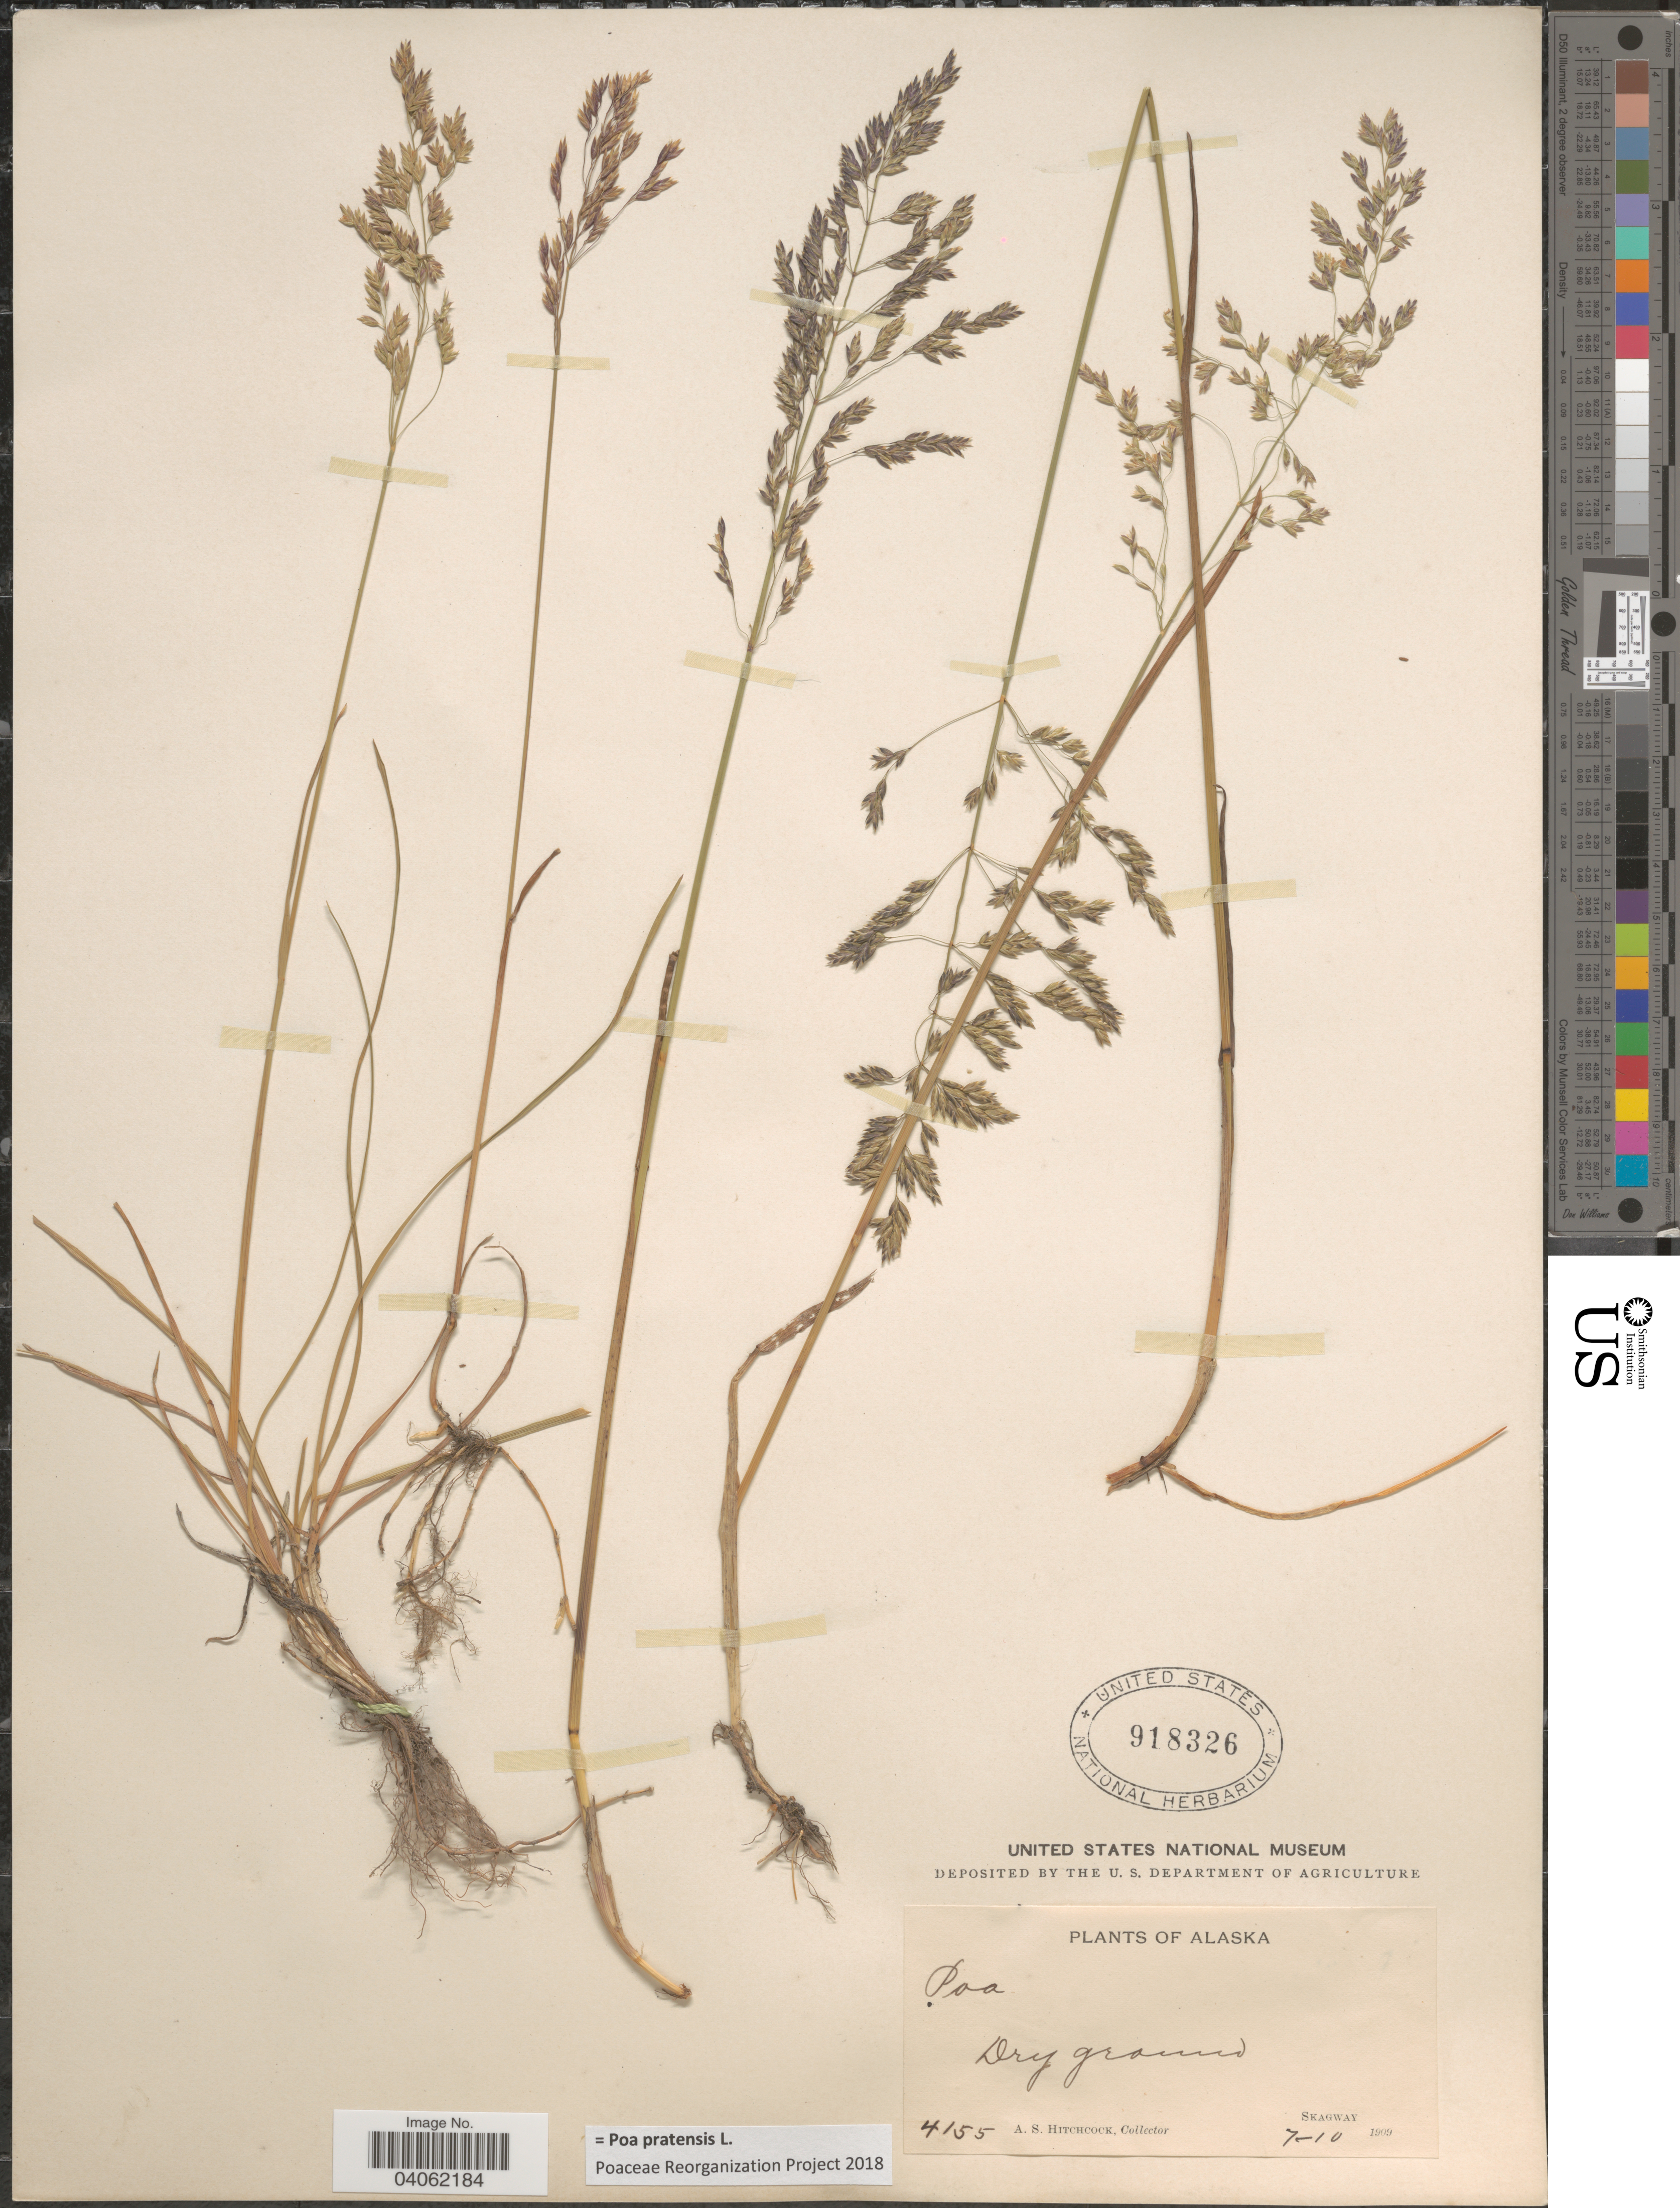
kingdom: Plantae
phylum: Tracheophyta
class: Liliopsida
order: Poales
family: Poaceae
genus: Poa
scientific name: Poa pratensis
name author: L.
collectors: A. S. Hitchcock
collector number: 4155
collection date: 1909-07-10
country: United States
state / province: Alaska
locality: Skagway.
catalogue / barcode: US 918326